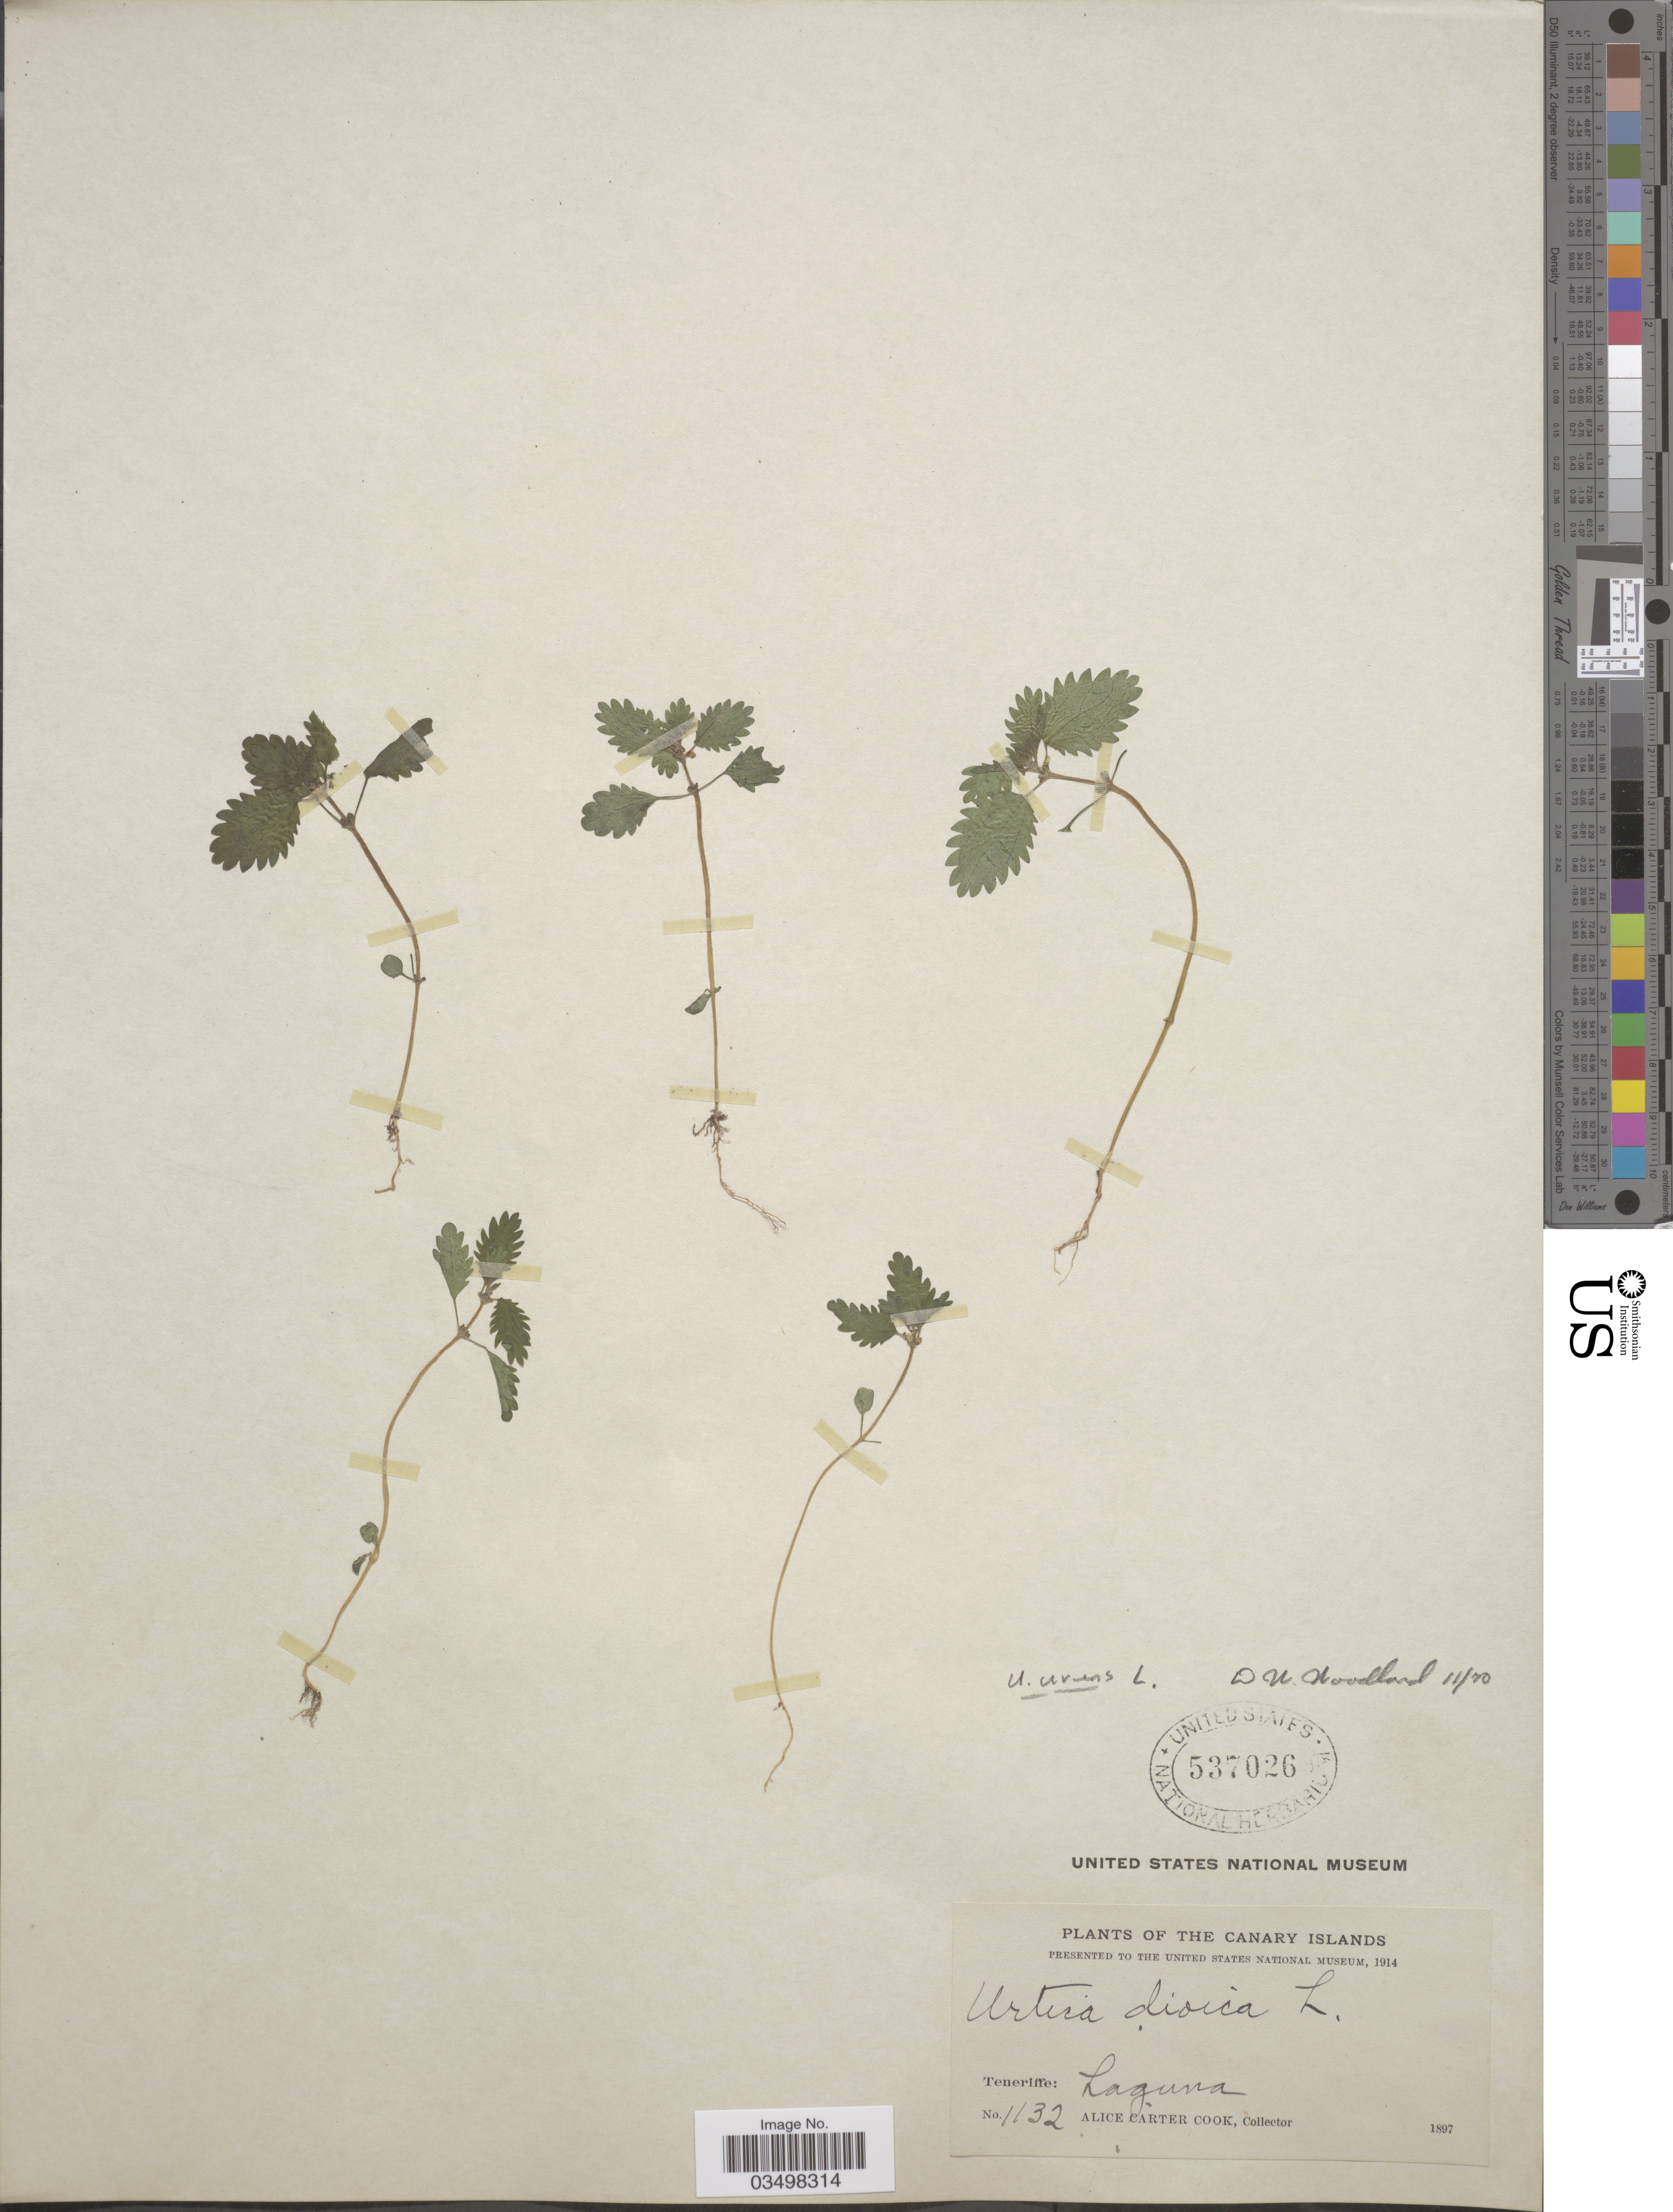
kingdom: Plantae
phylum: Tracheophyta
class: Magnoliopsida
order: Rosales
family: Urticaceae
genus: Urtica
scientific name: Urtica urens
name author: L.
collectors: Alice C. Cook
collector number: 1132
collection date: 1897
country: Spain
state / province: Canarias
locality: Canary Islands. Teneriffe: Laguna.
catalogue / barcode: US 537026